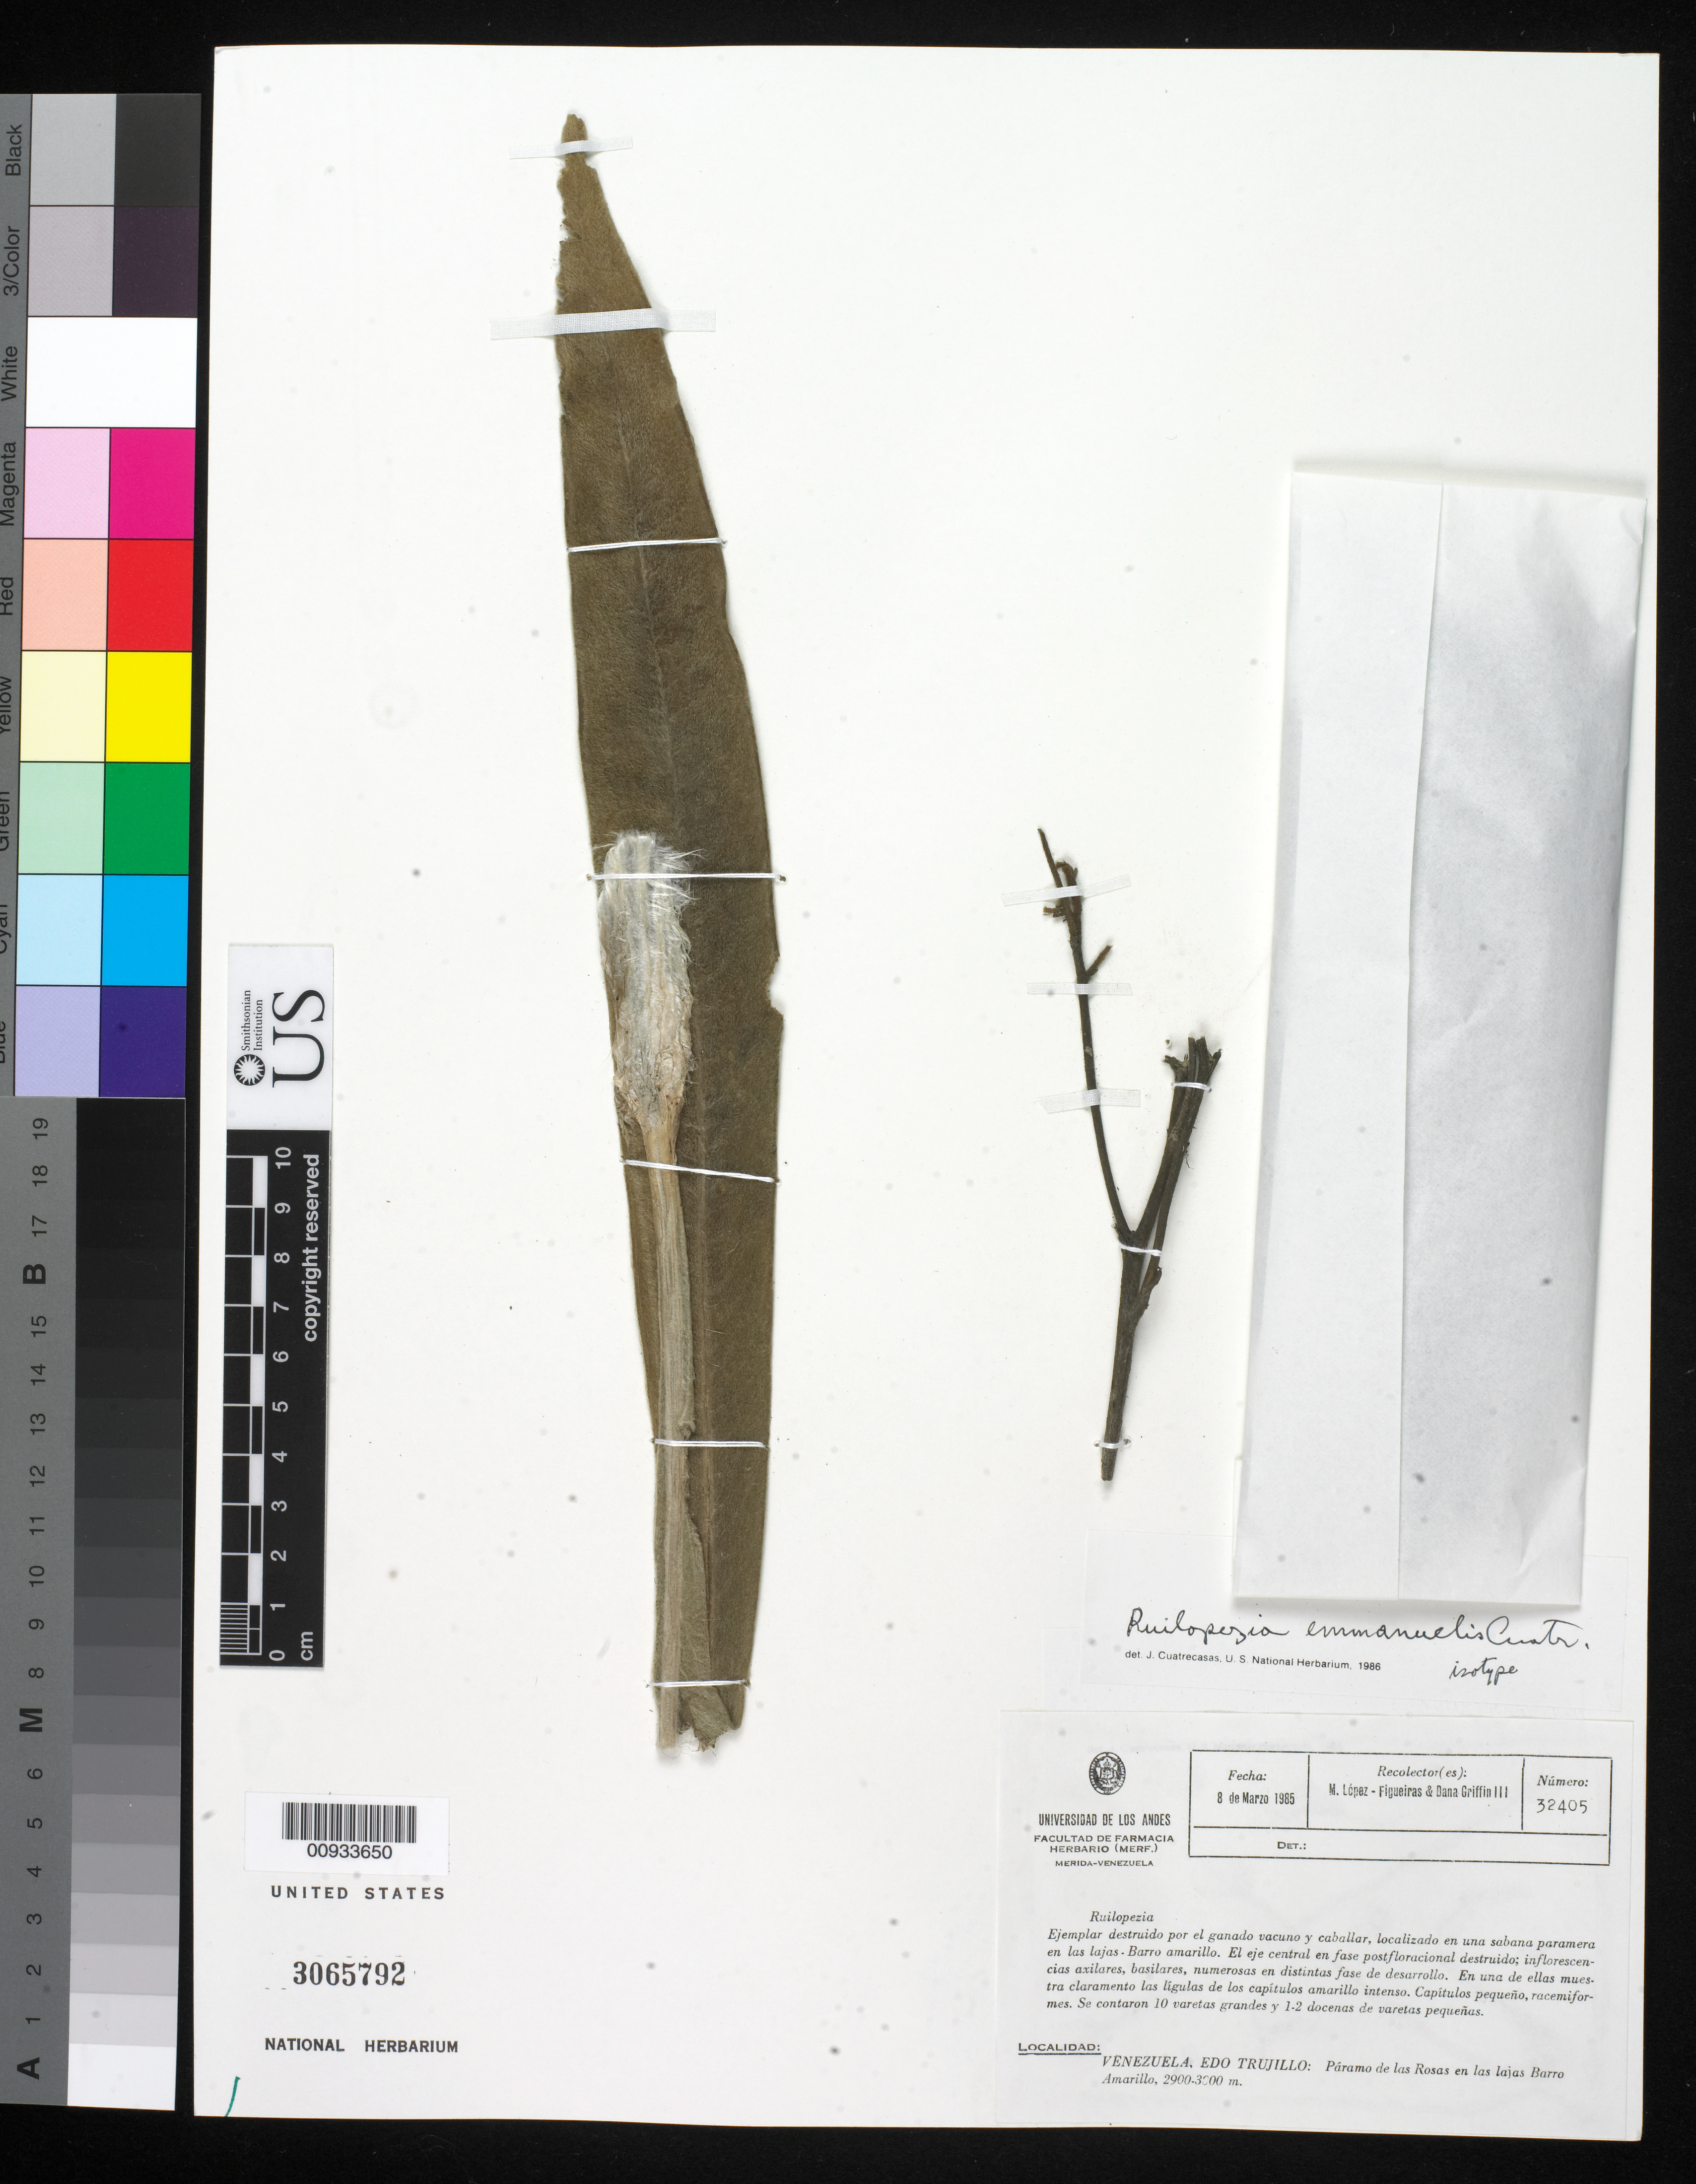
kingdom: Plantae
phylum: Tracheophyta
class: Magnoliopsida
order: Asterales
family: Asteraceae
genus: Ruilopezia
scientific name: Ruilopezia emmanuelis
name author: Cuatrec.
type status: Isotype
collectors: M. López Figueiras & D. Griffin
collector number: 32405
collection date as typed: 08 Mar 1985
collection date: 1985-03-08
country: Venezuela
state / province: Trujillo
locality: Páramo de las Rosas, between Las Lajas and Barro Amarillo.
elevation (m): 2900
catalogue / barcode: US 3065792